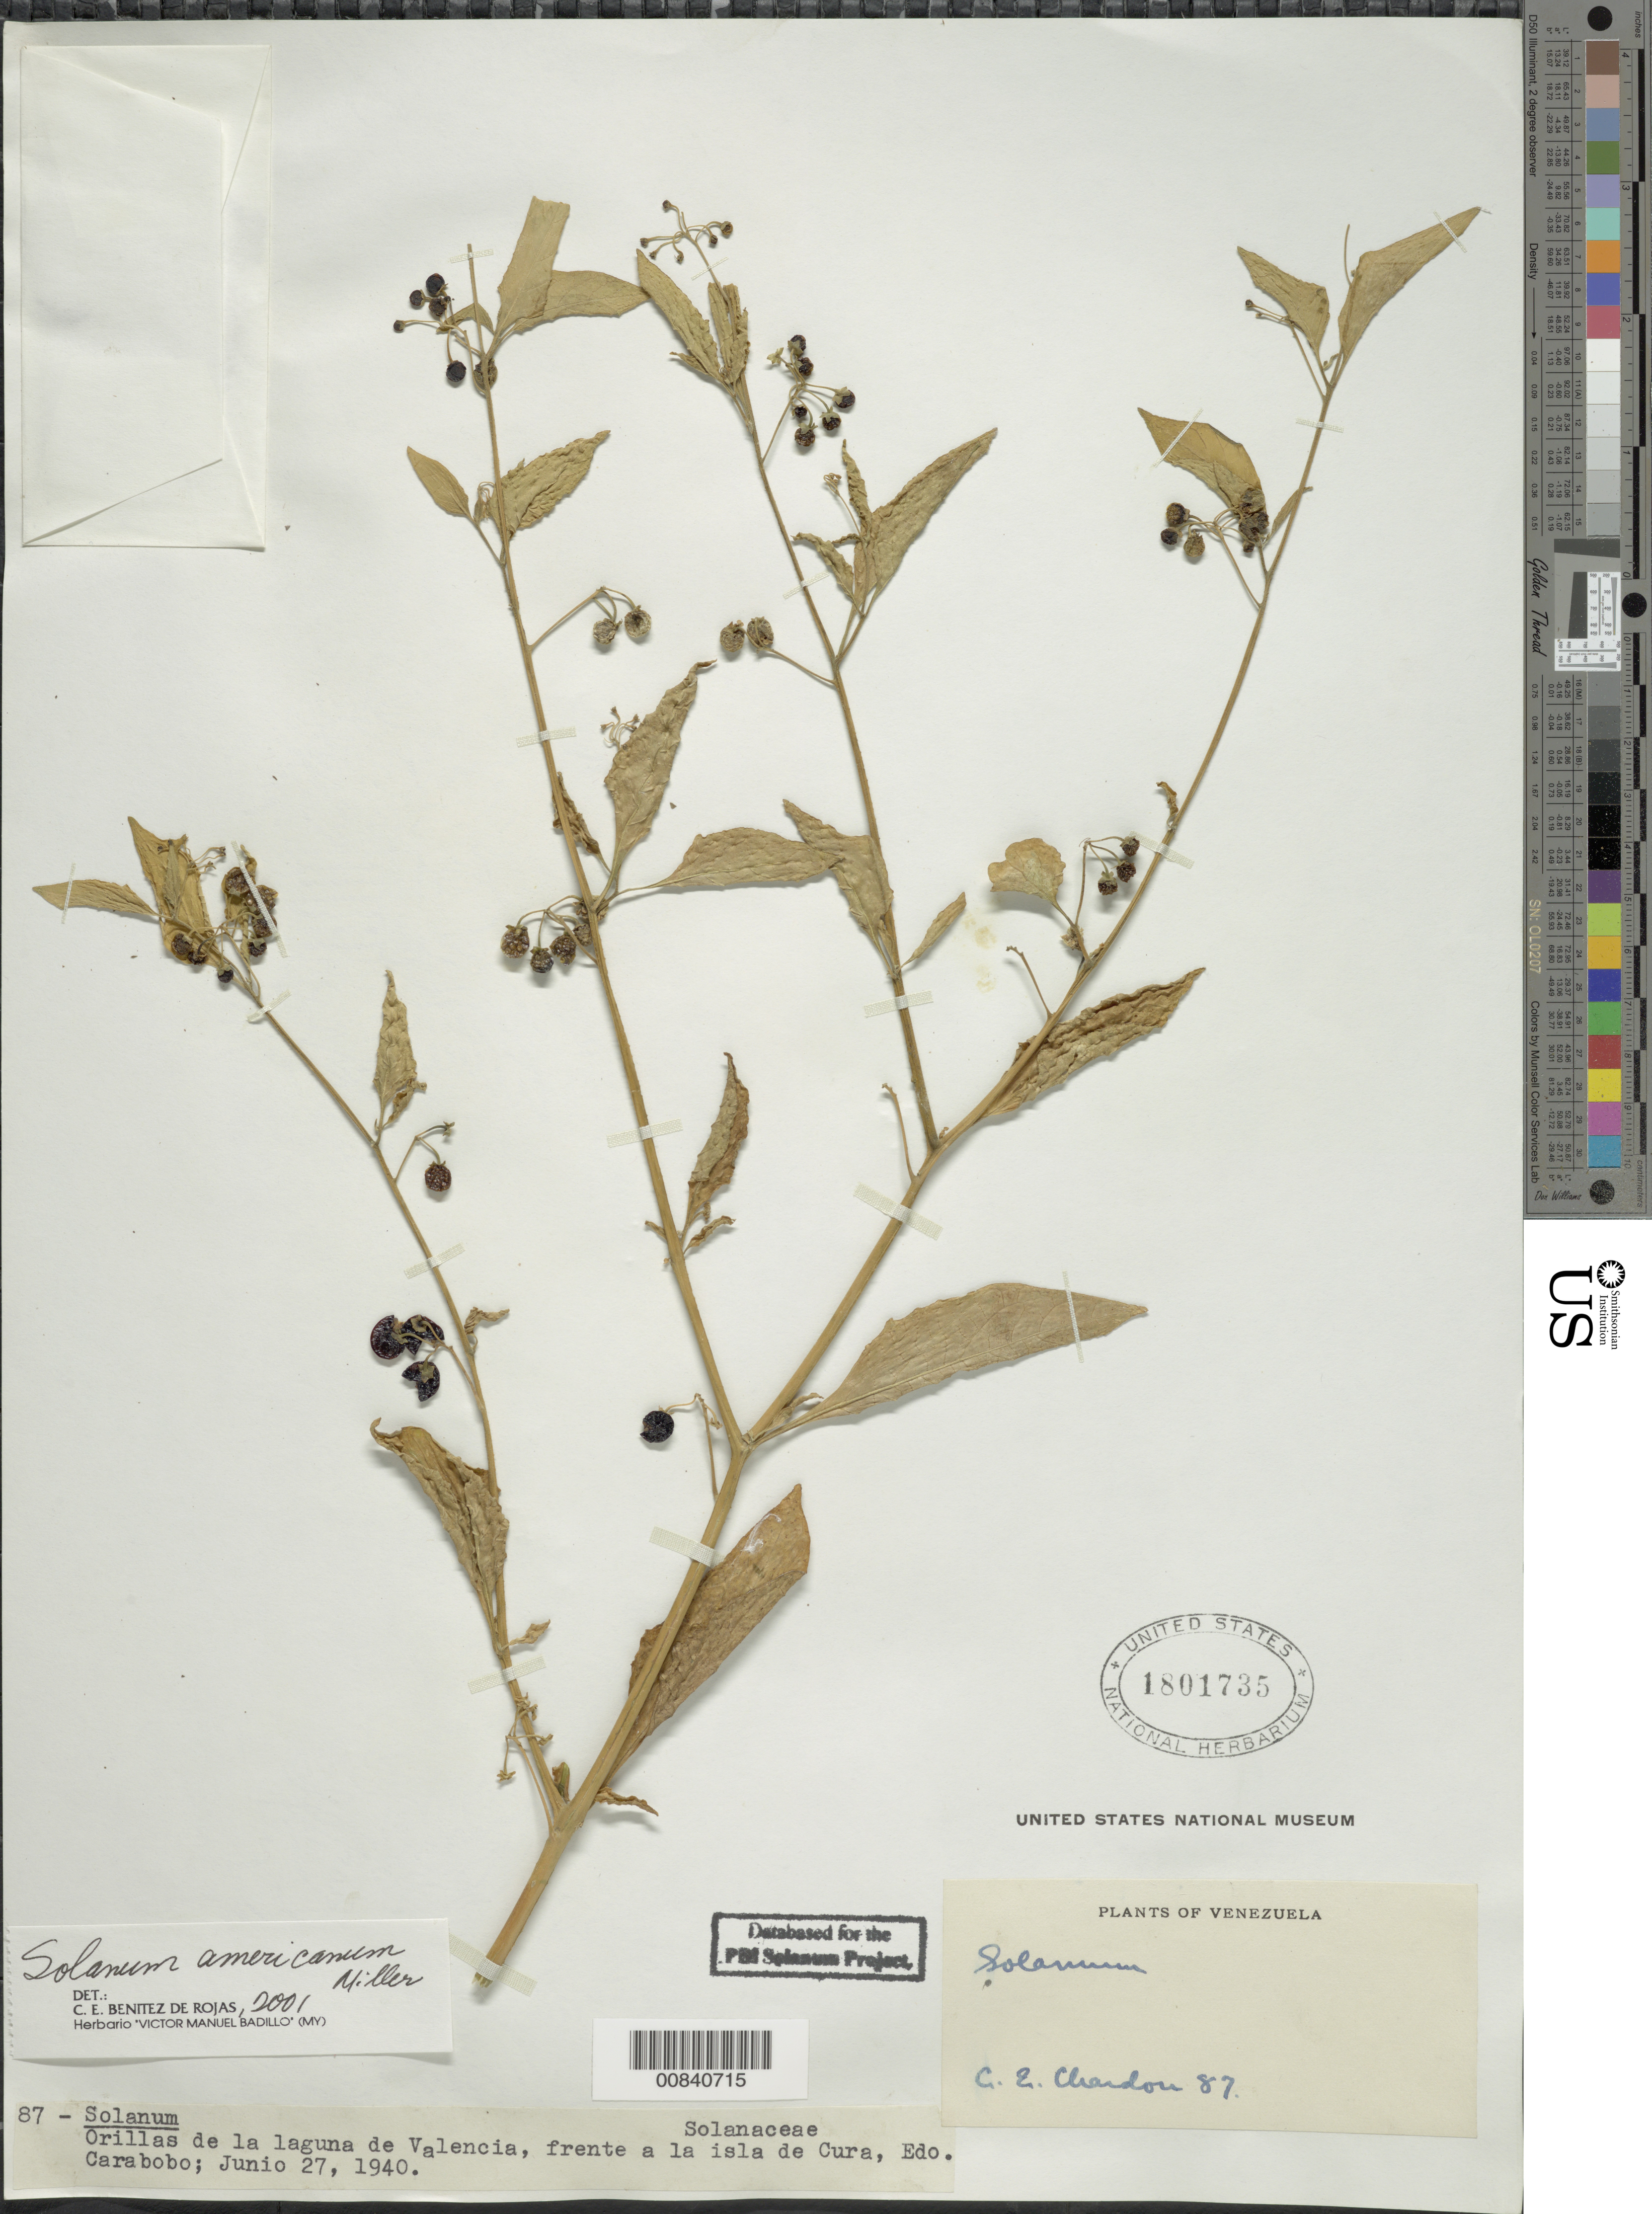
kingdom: Plantae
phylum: Tracheophyta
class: Magnoliopsida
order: Solanales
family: Solanaceae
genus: Solanum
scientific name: Solanum americanum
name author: Mill.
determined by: Benítez, C. E.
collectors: C. Chardou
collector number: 87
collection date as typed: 27 Jun 1940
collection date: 1940-06-27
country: Venezuela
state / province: Carabobo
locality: Orillas de la laguna de Valencia, frente a la isla de Cura, Edo. Carabobo.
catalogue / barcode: US 1801735